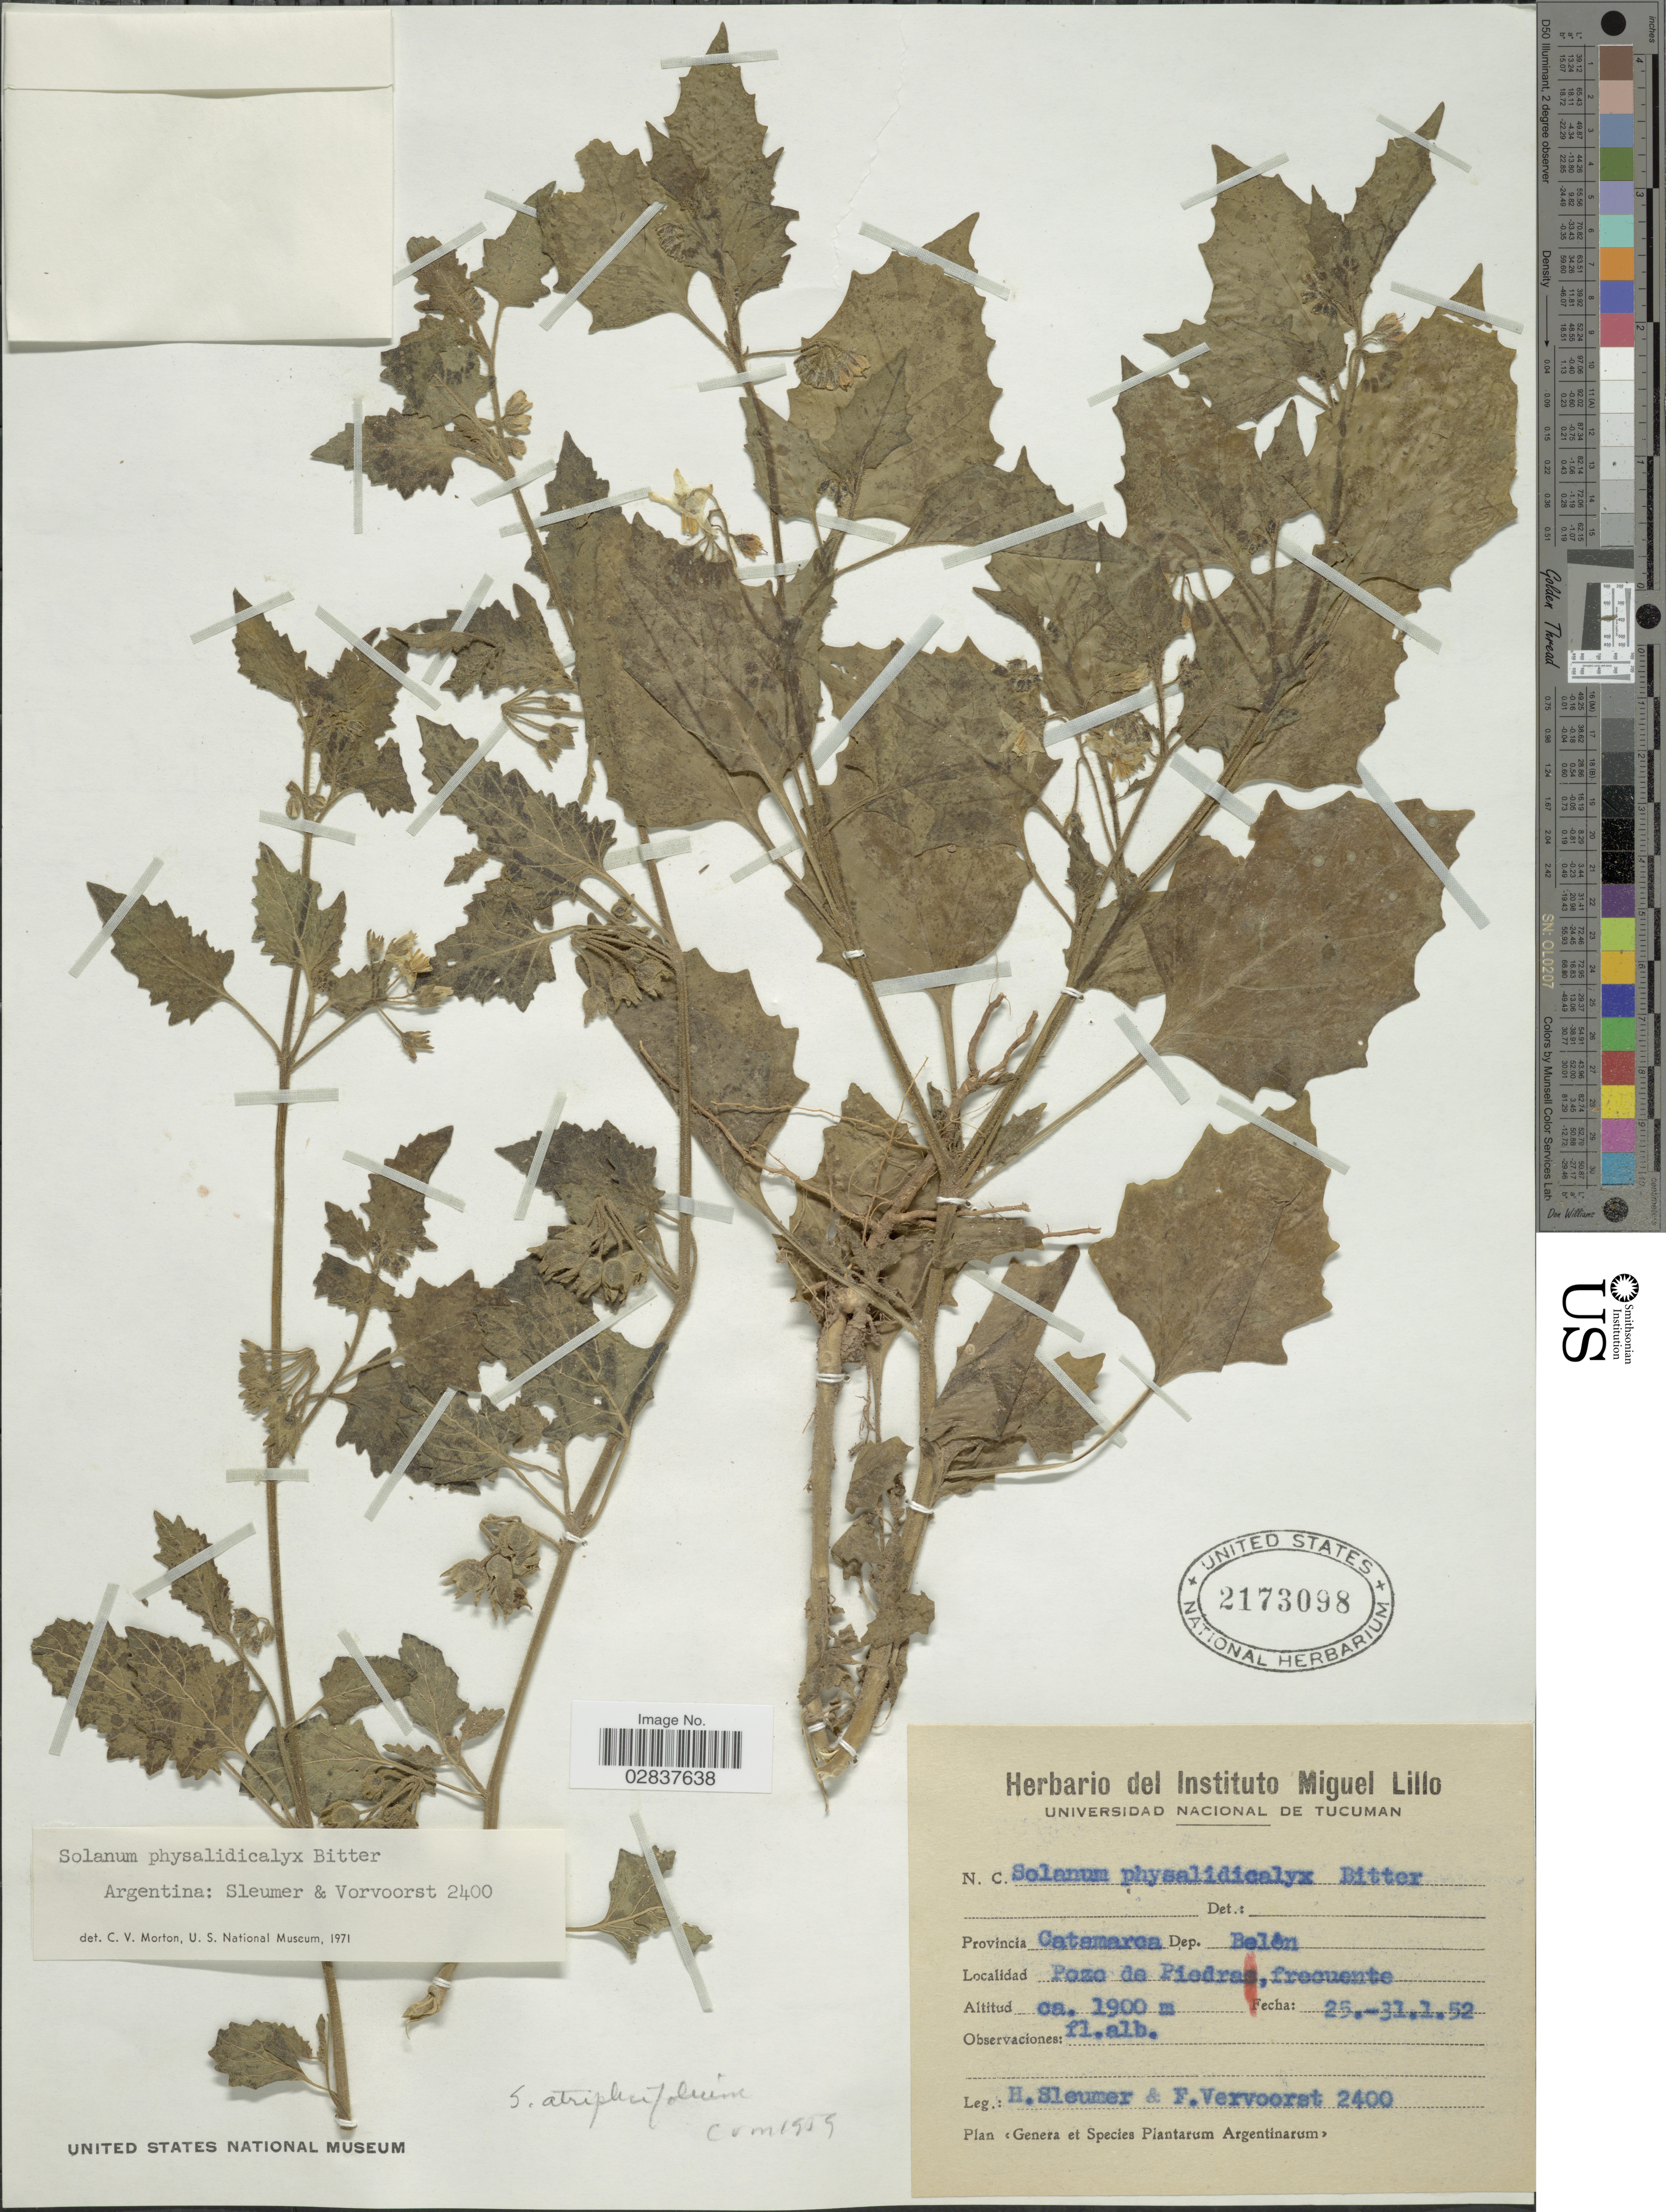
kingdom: Plantae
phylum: Tracheophyta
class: Magnoliopsida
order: Solanales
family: Solanaceae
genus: Solanum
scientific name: Solanum physalifolium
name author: Rusby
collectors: H. O. Sleumer & F. Vervoorst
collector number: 2400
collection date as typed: Transcribed d/m/y: 25/1/52 to 31/1/52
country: Argentina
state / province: Catamarca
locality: Dep. Belén. Pozo de Piedras, frecuente.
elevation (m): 1900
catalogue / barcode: US 2173098